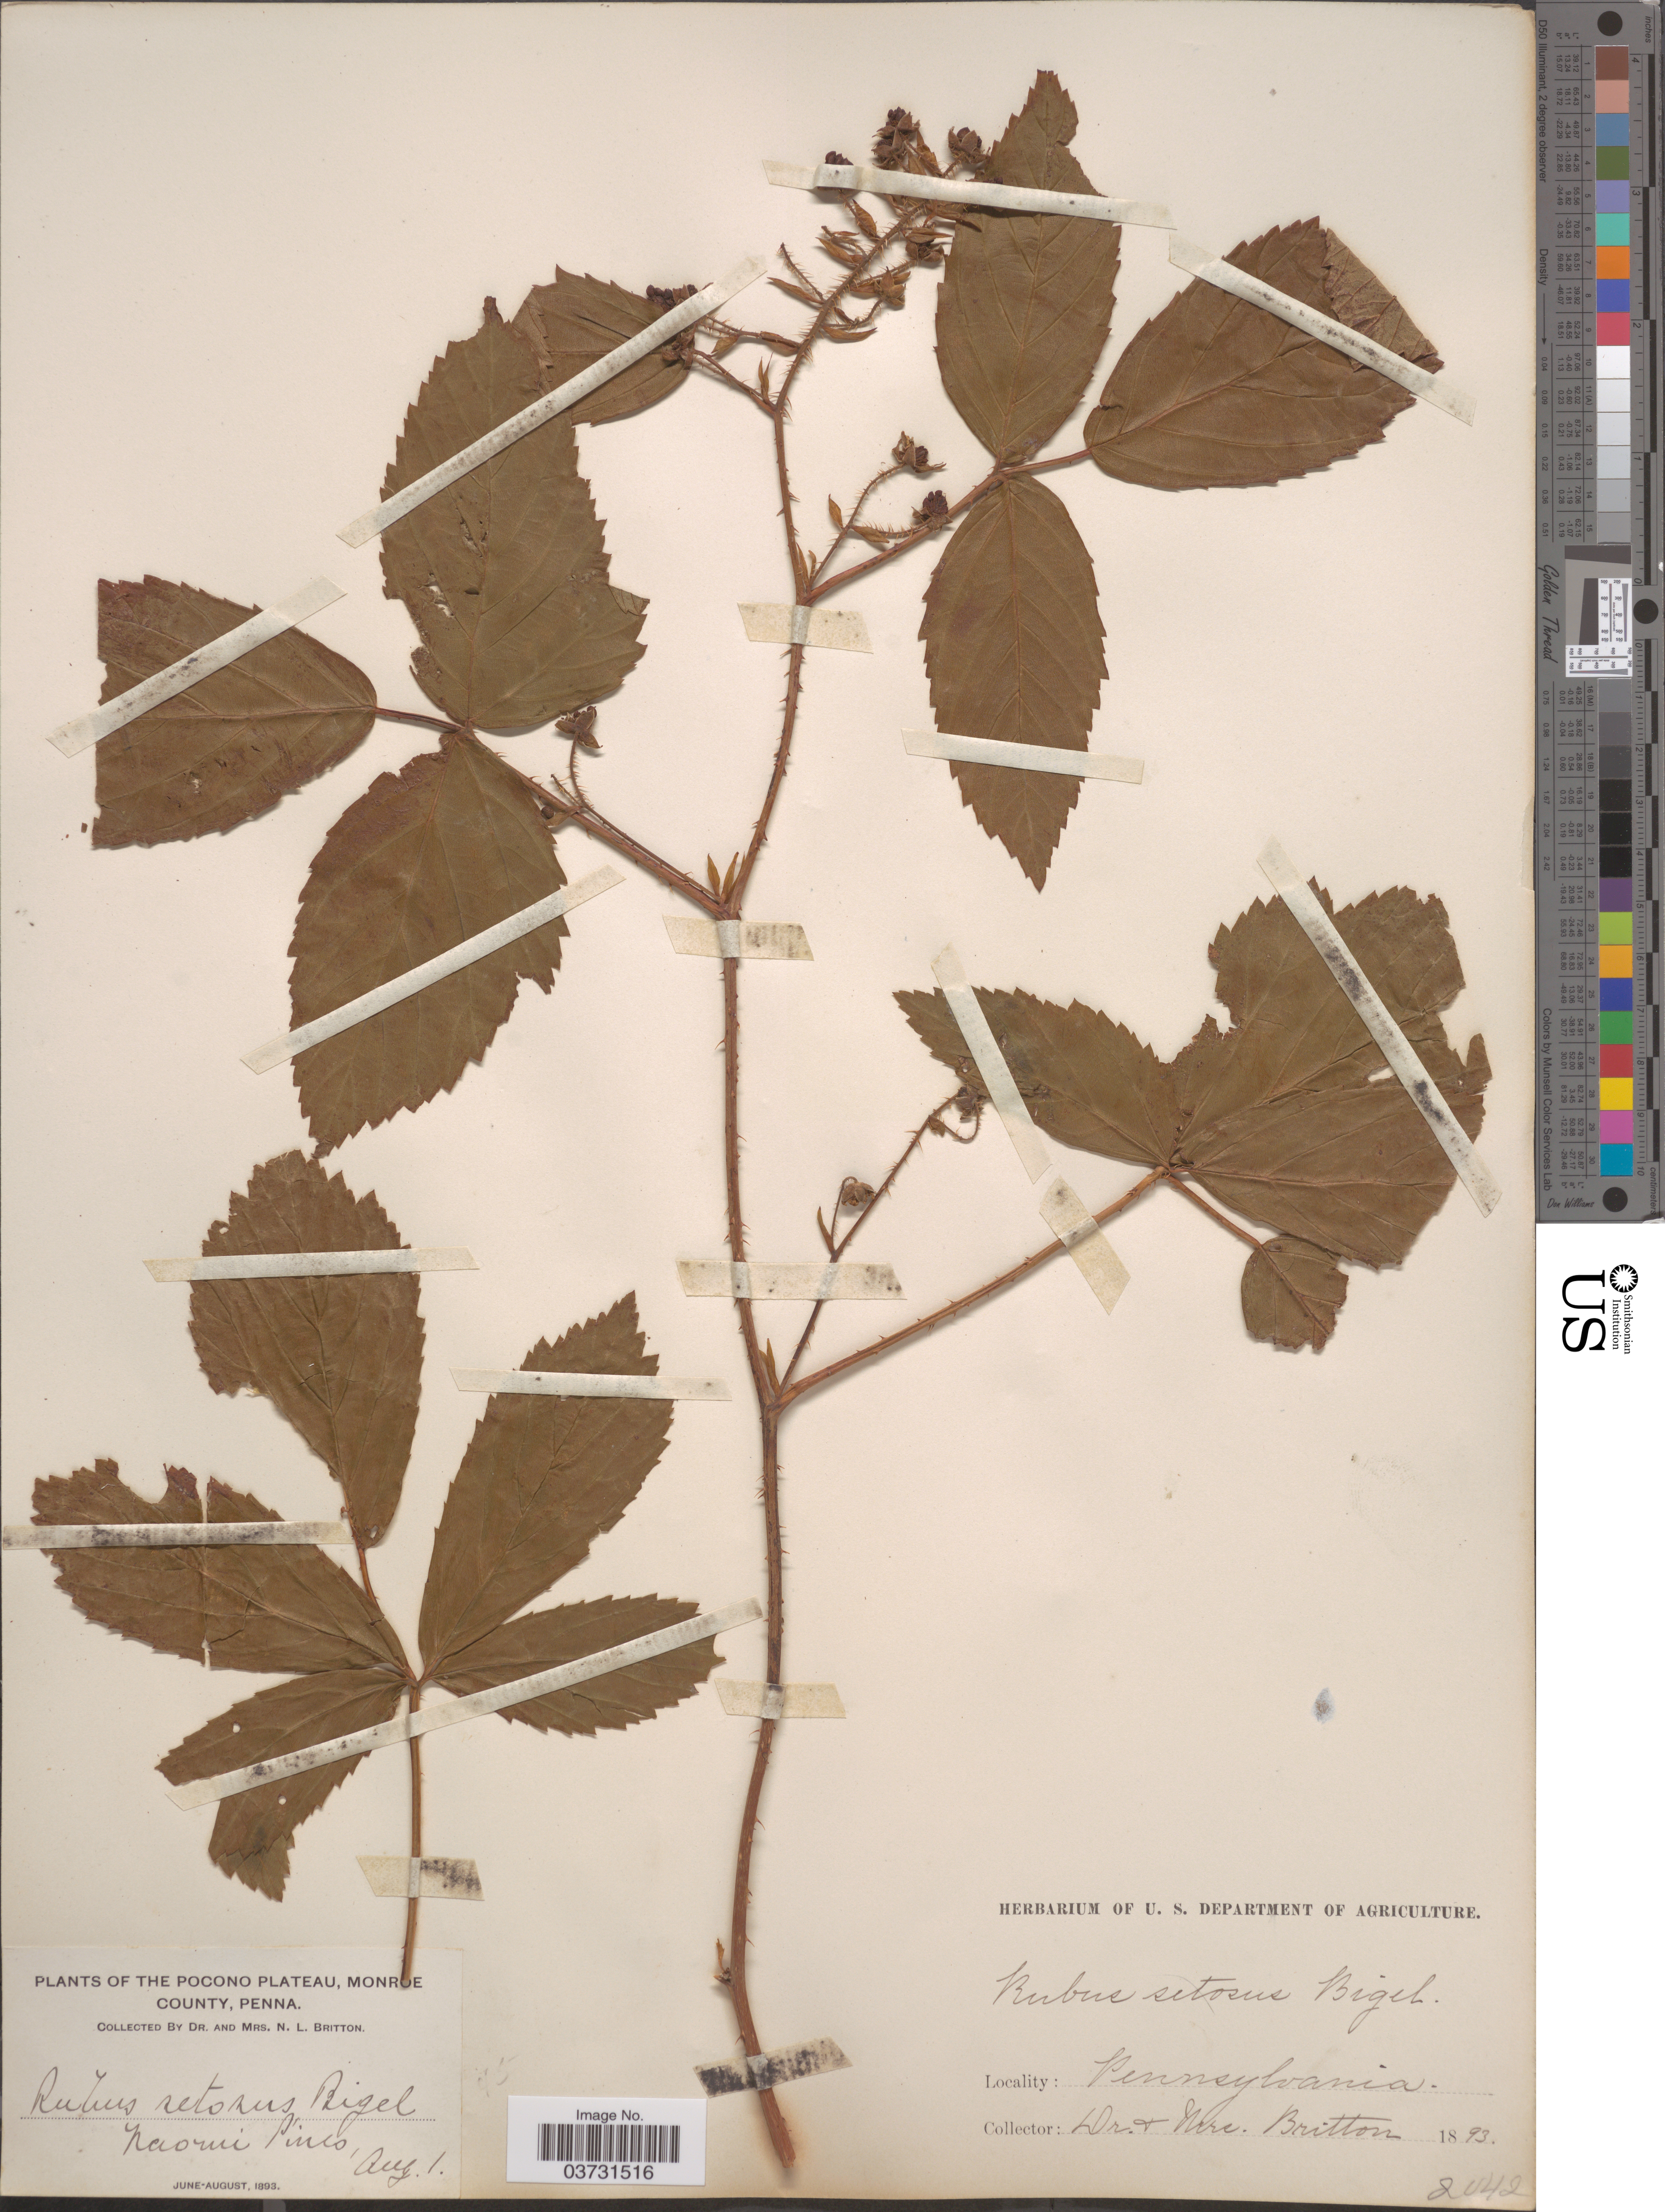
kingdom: Plantae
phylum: Tracheophyta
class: Magnoliopsida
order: Rosales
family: Rosaceae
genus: Rubus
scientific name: Rubus nigricans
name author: Rydb. in Britton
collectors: N. Britton & E. G. Britton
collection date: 1893-08-01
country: United States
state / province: Pennsylvania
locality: The Pocono Plateau, Monroe County. Naomi Pinco.